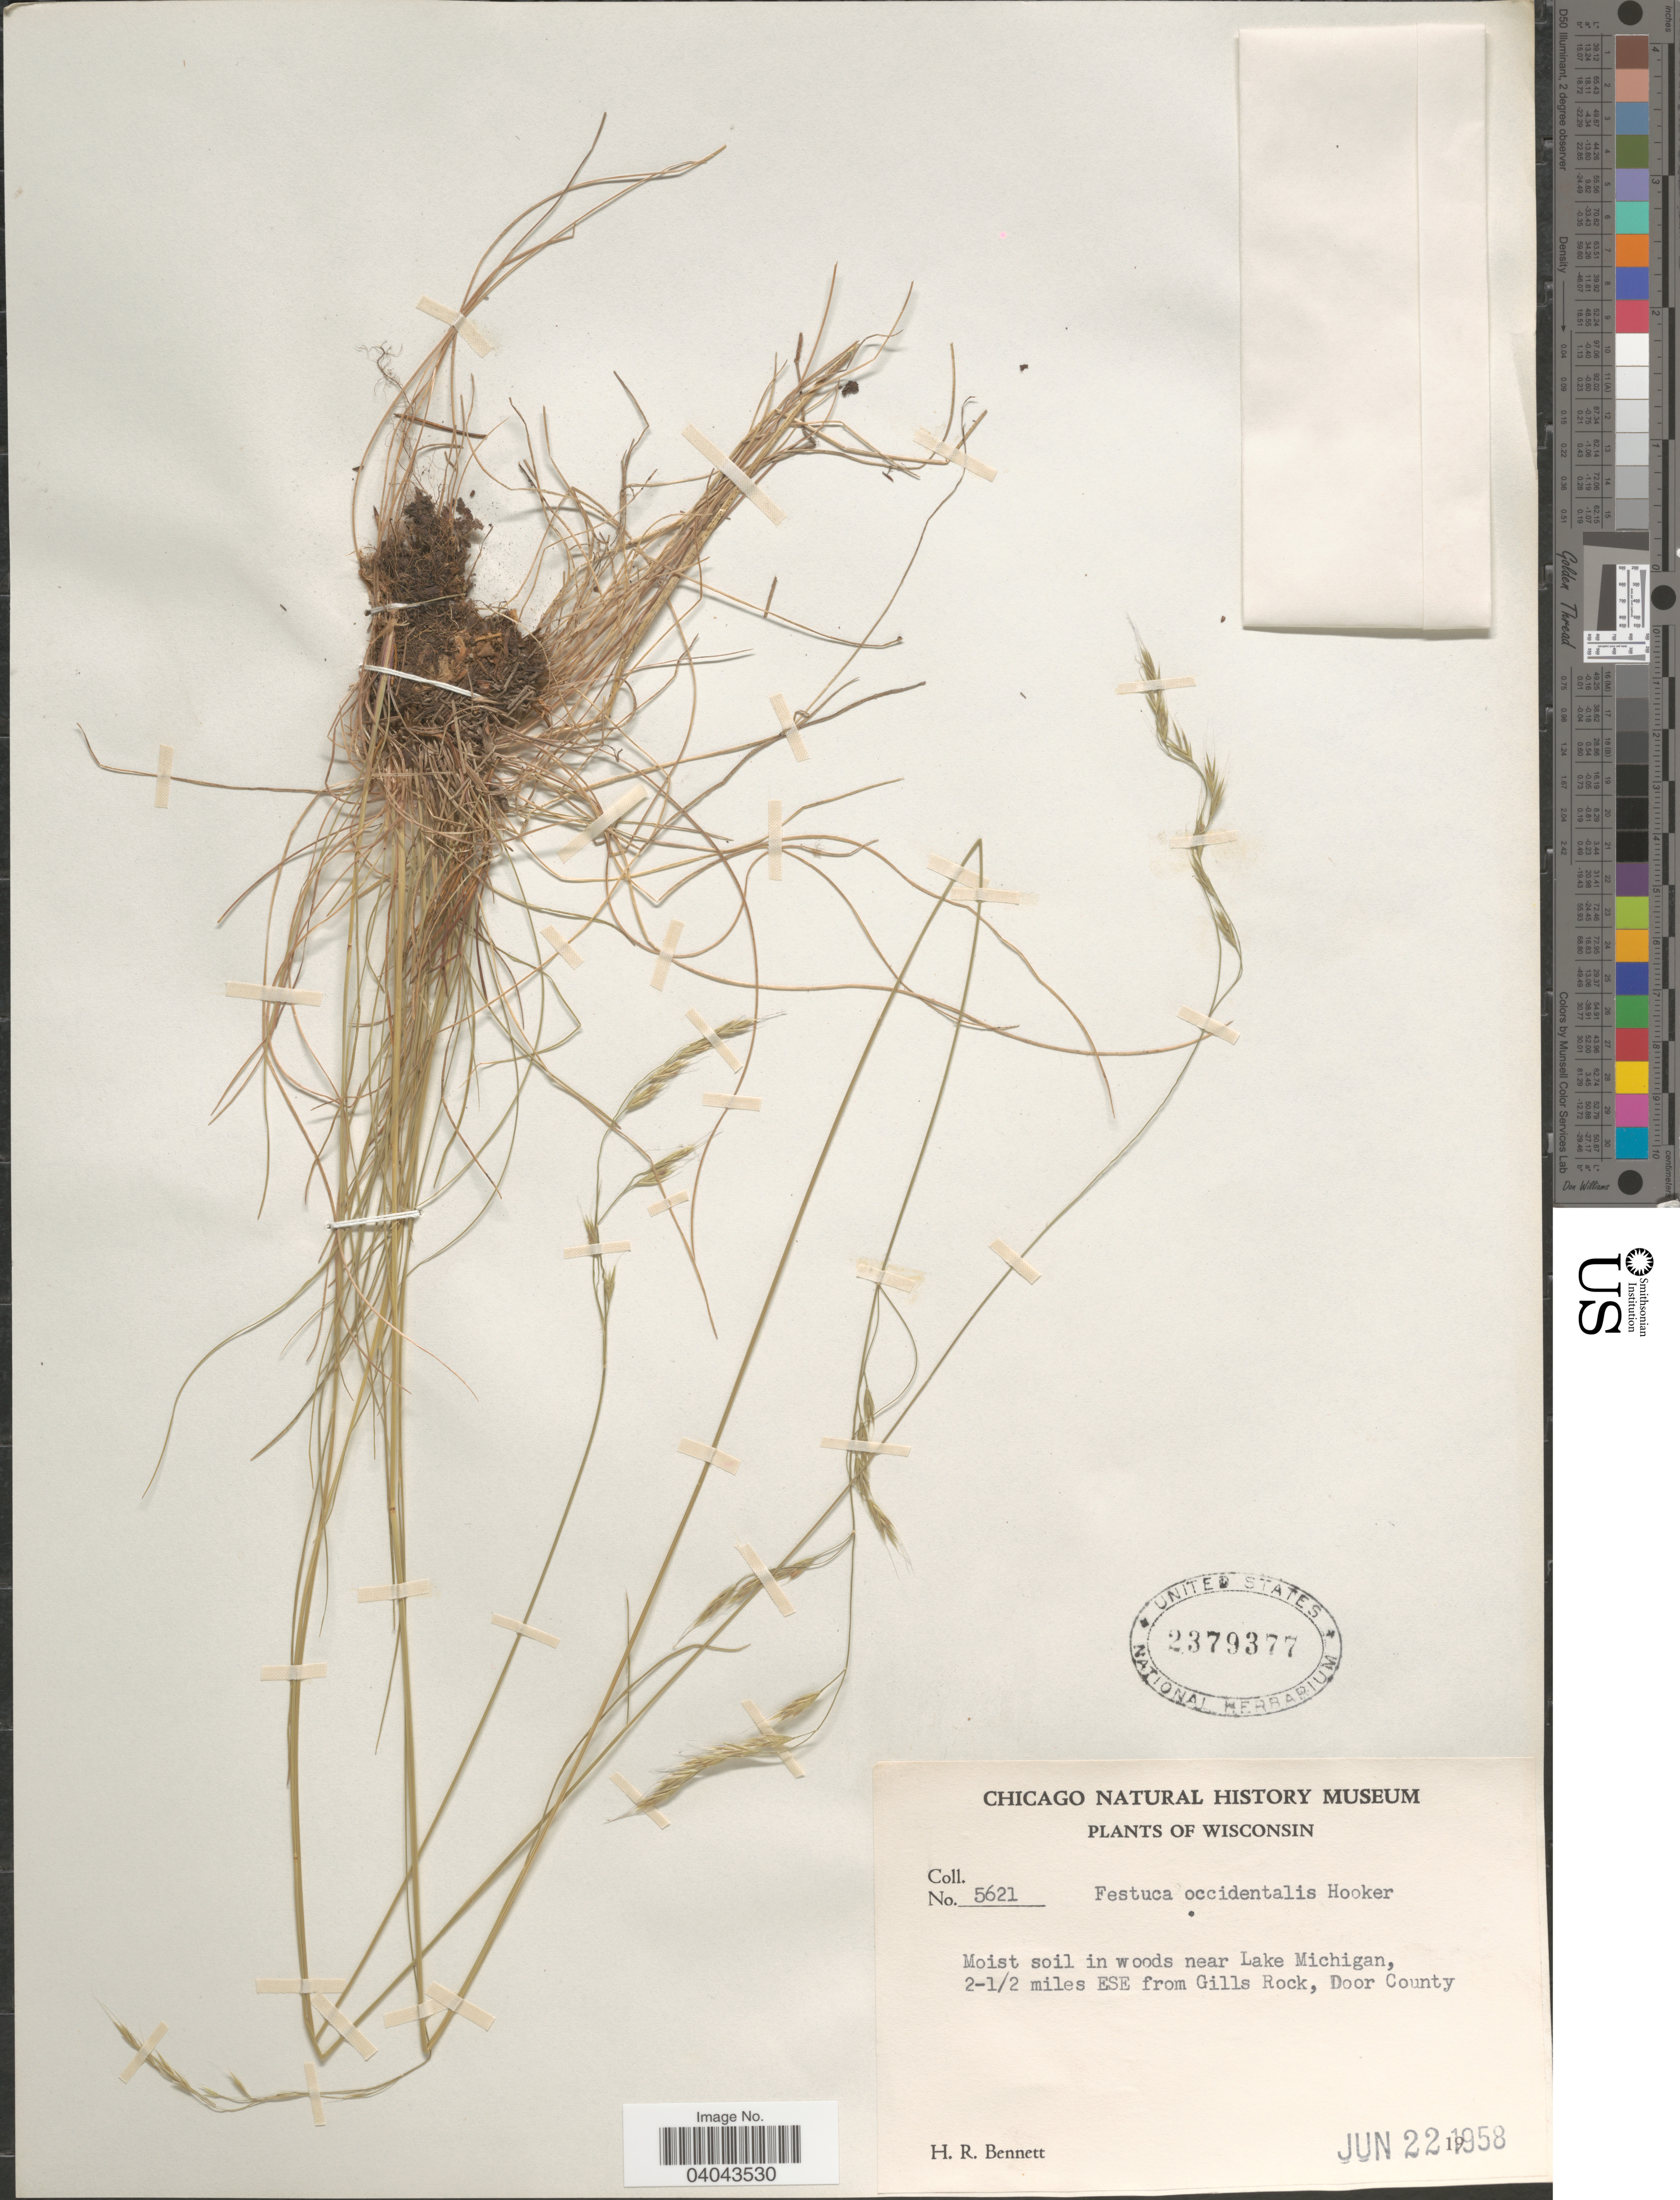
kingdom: Plantae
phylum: Tracheophyta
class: Liliopsida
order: Poales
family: Poaceae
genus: Festuca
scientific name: Festuca occidentalis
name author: Hook.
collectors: H. R. Bennett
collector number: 5621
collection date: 1958-06-22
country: United States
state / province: Wisconsin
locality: In woods near Lake Michigan, 2-1/2 miles ESE from Gills Rock, Door County.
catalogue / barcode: US 2379377